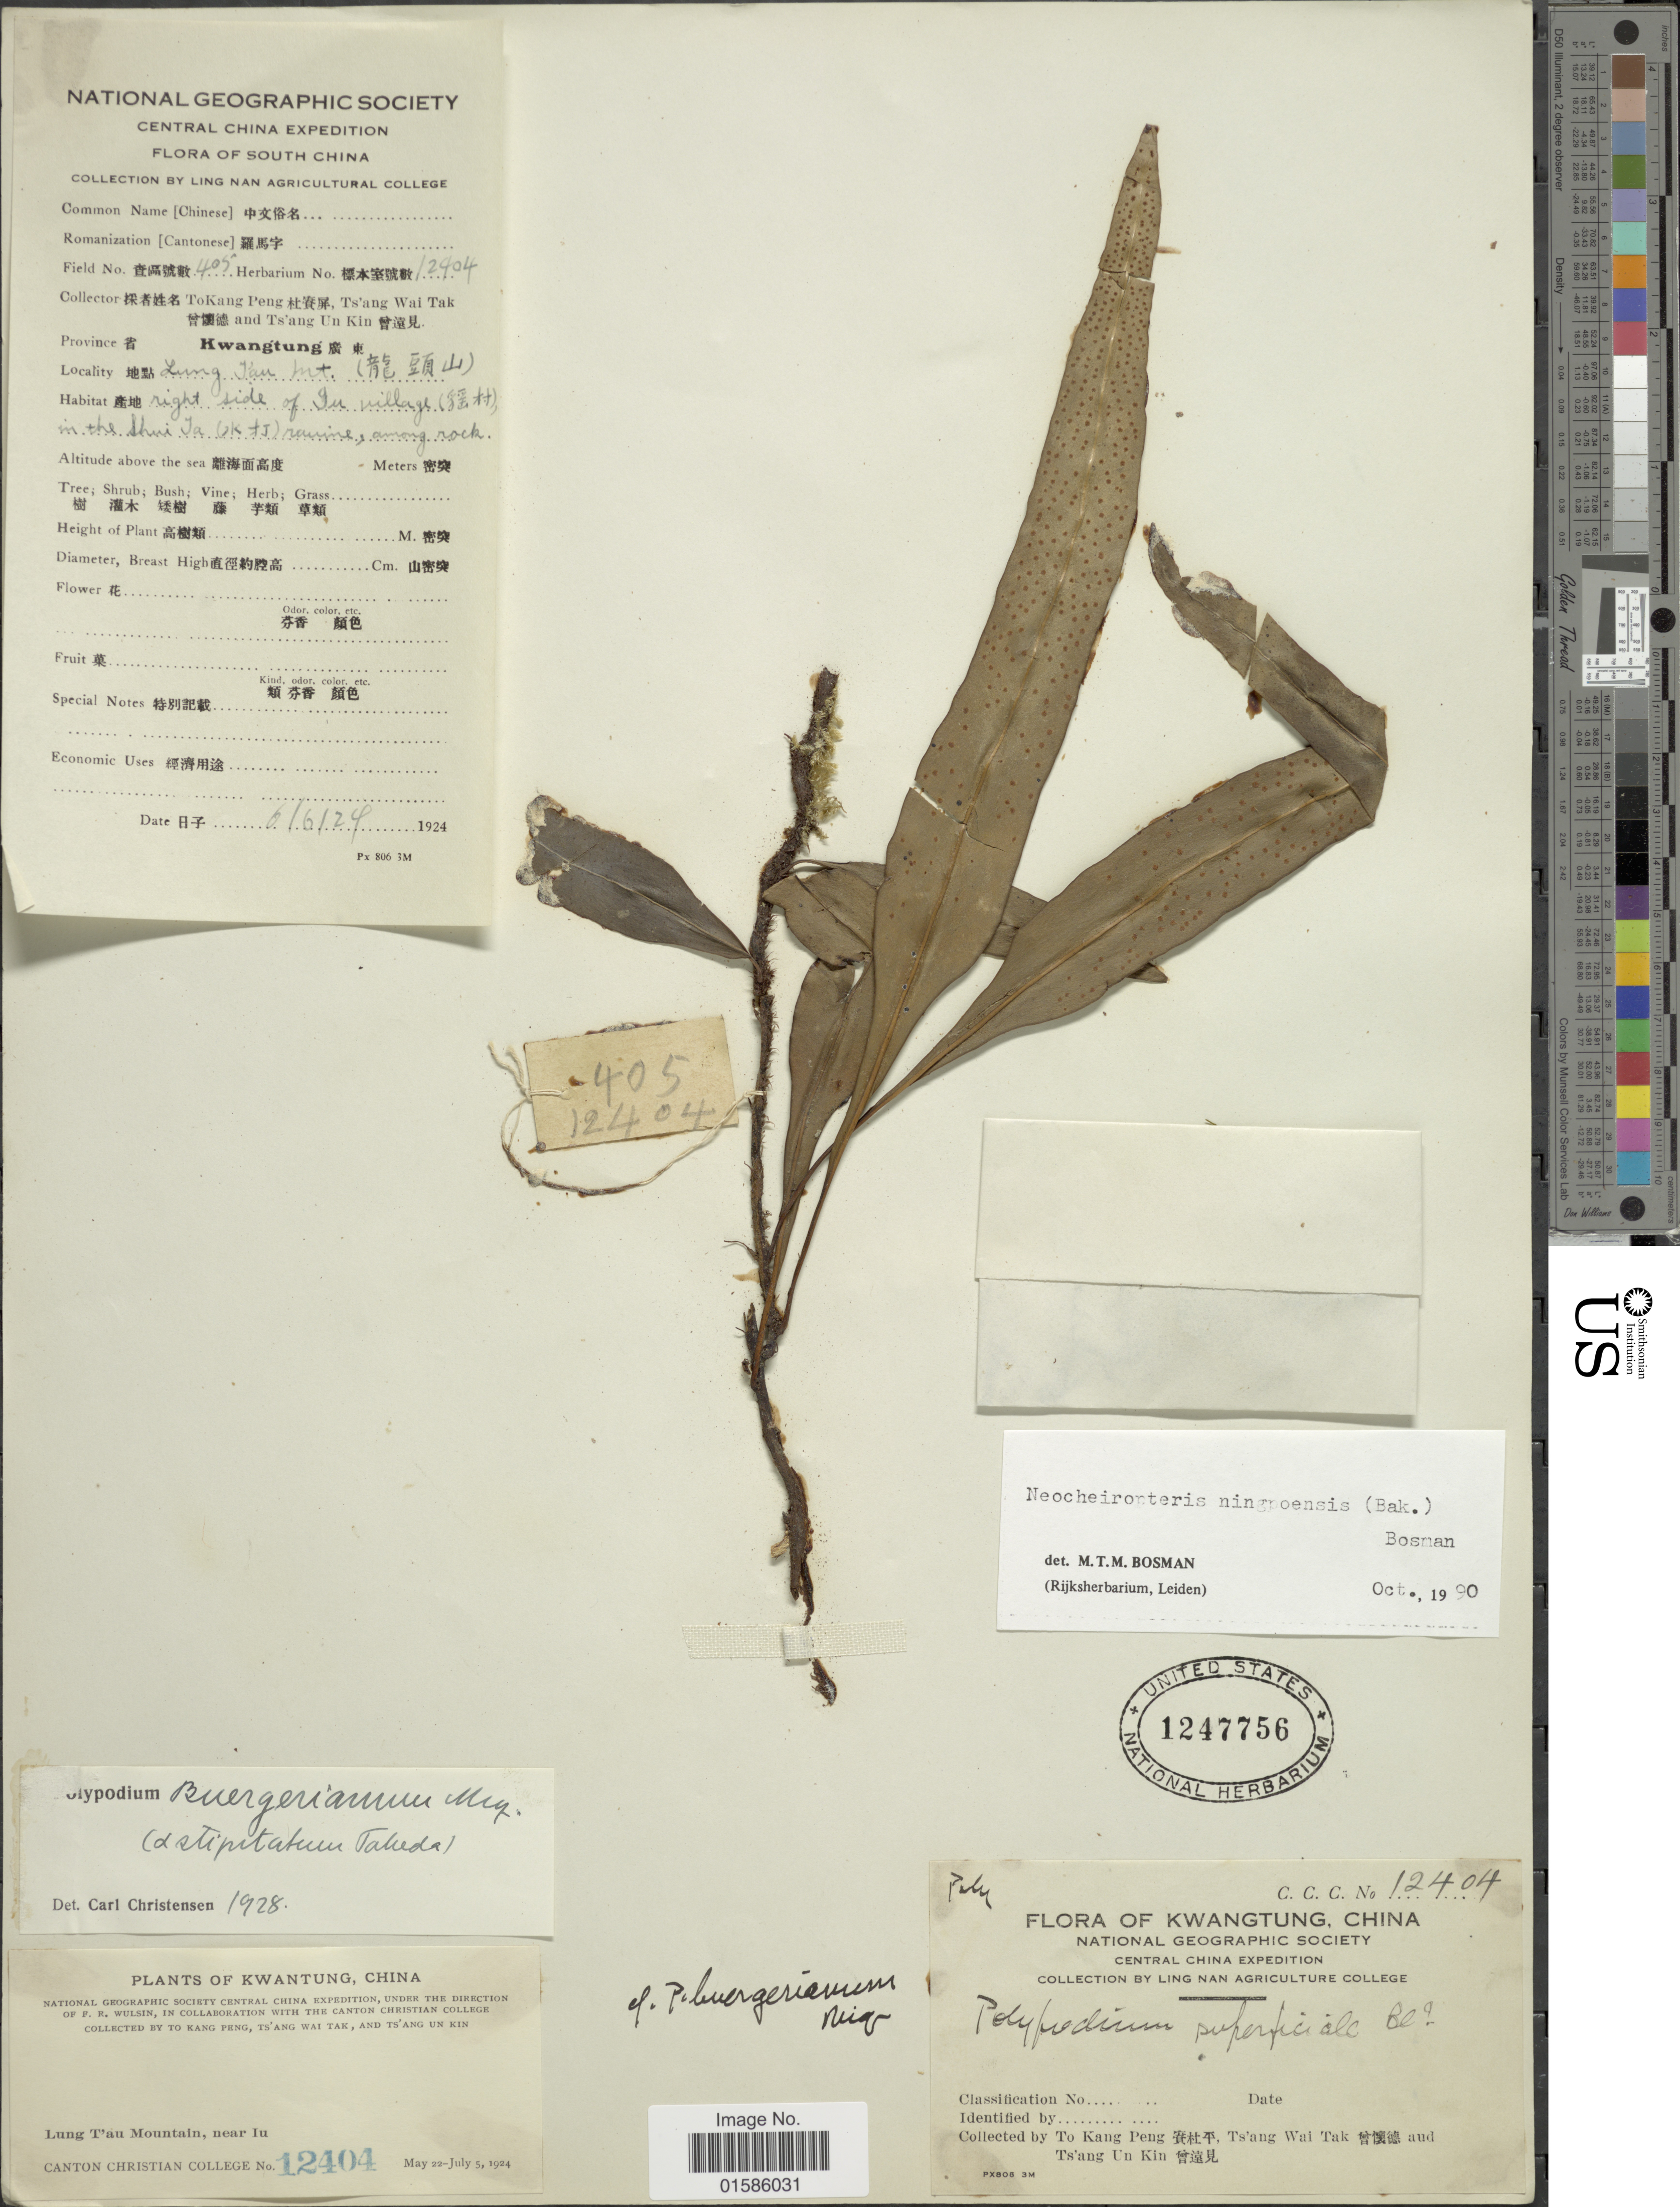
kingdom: Plantae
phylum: Tracheophyta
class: Polypodiopsida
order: Polypodiales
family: Polypodiaceae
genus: Microsorum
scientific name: Microsorum ningpoensis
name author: (Baker)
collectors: T. K. Peng, T. Tak & T. Kin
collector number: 405/12904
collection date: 1924-06-06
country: China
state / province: Guangdong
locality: South China, province Kwangtung, Lung Pau Mt (X), right side of Ju village (X) in the shui Ja (OKTS) rai=vine, among rocks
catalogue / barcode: US 1247756